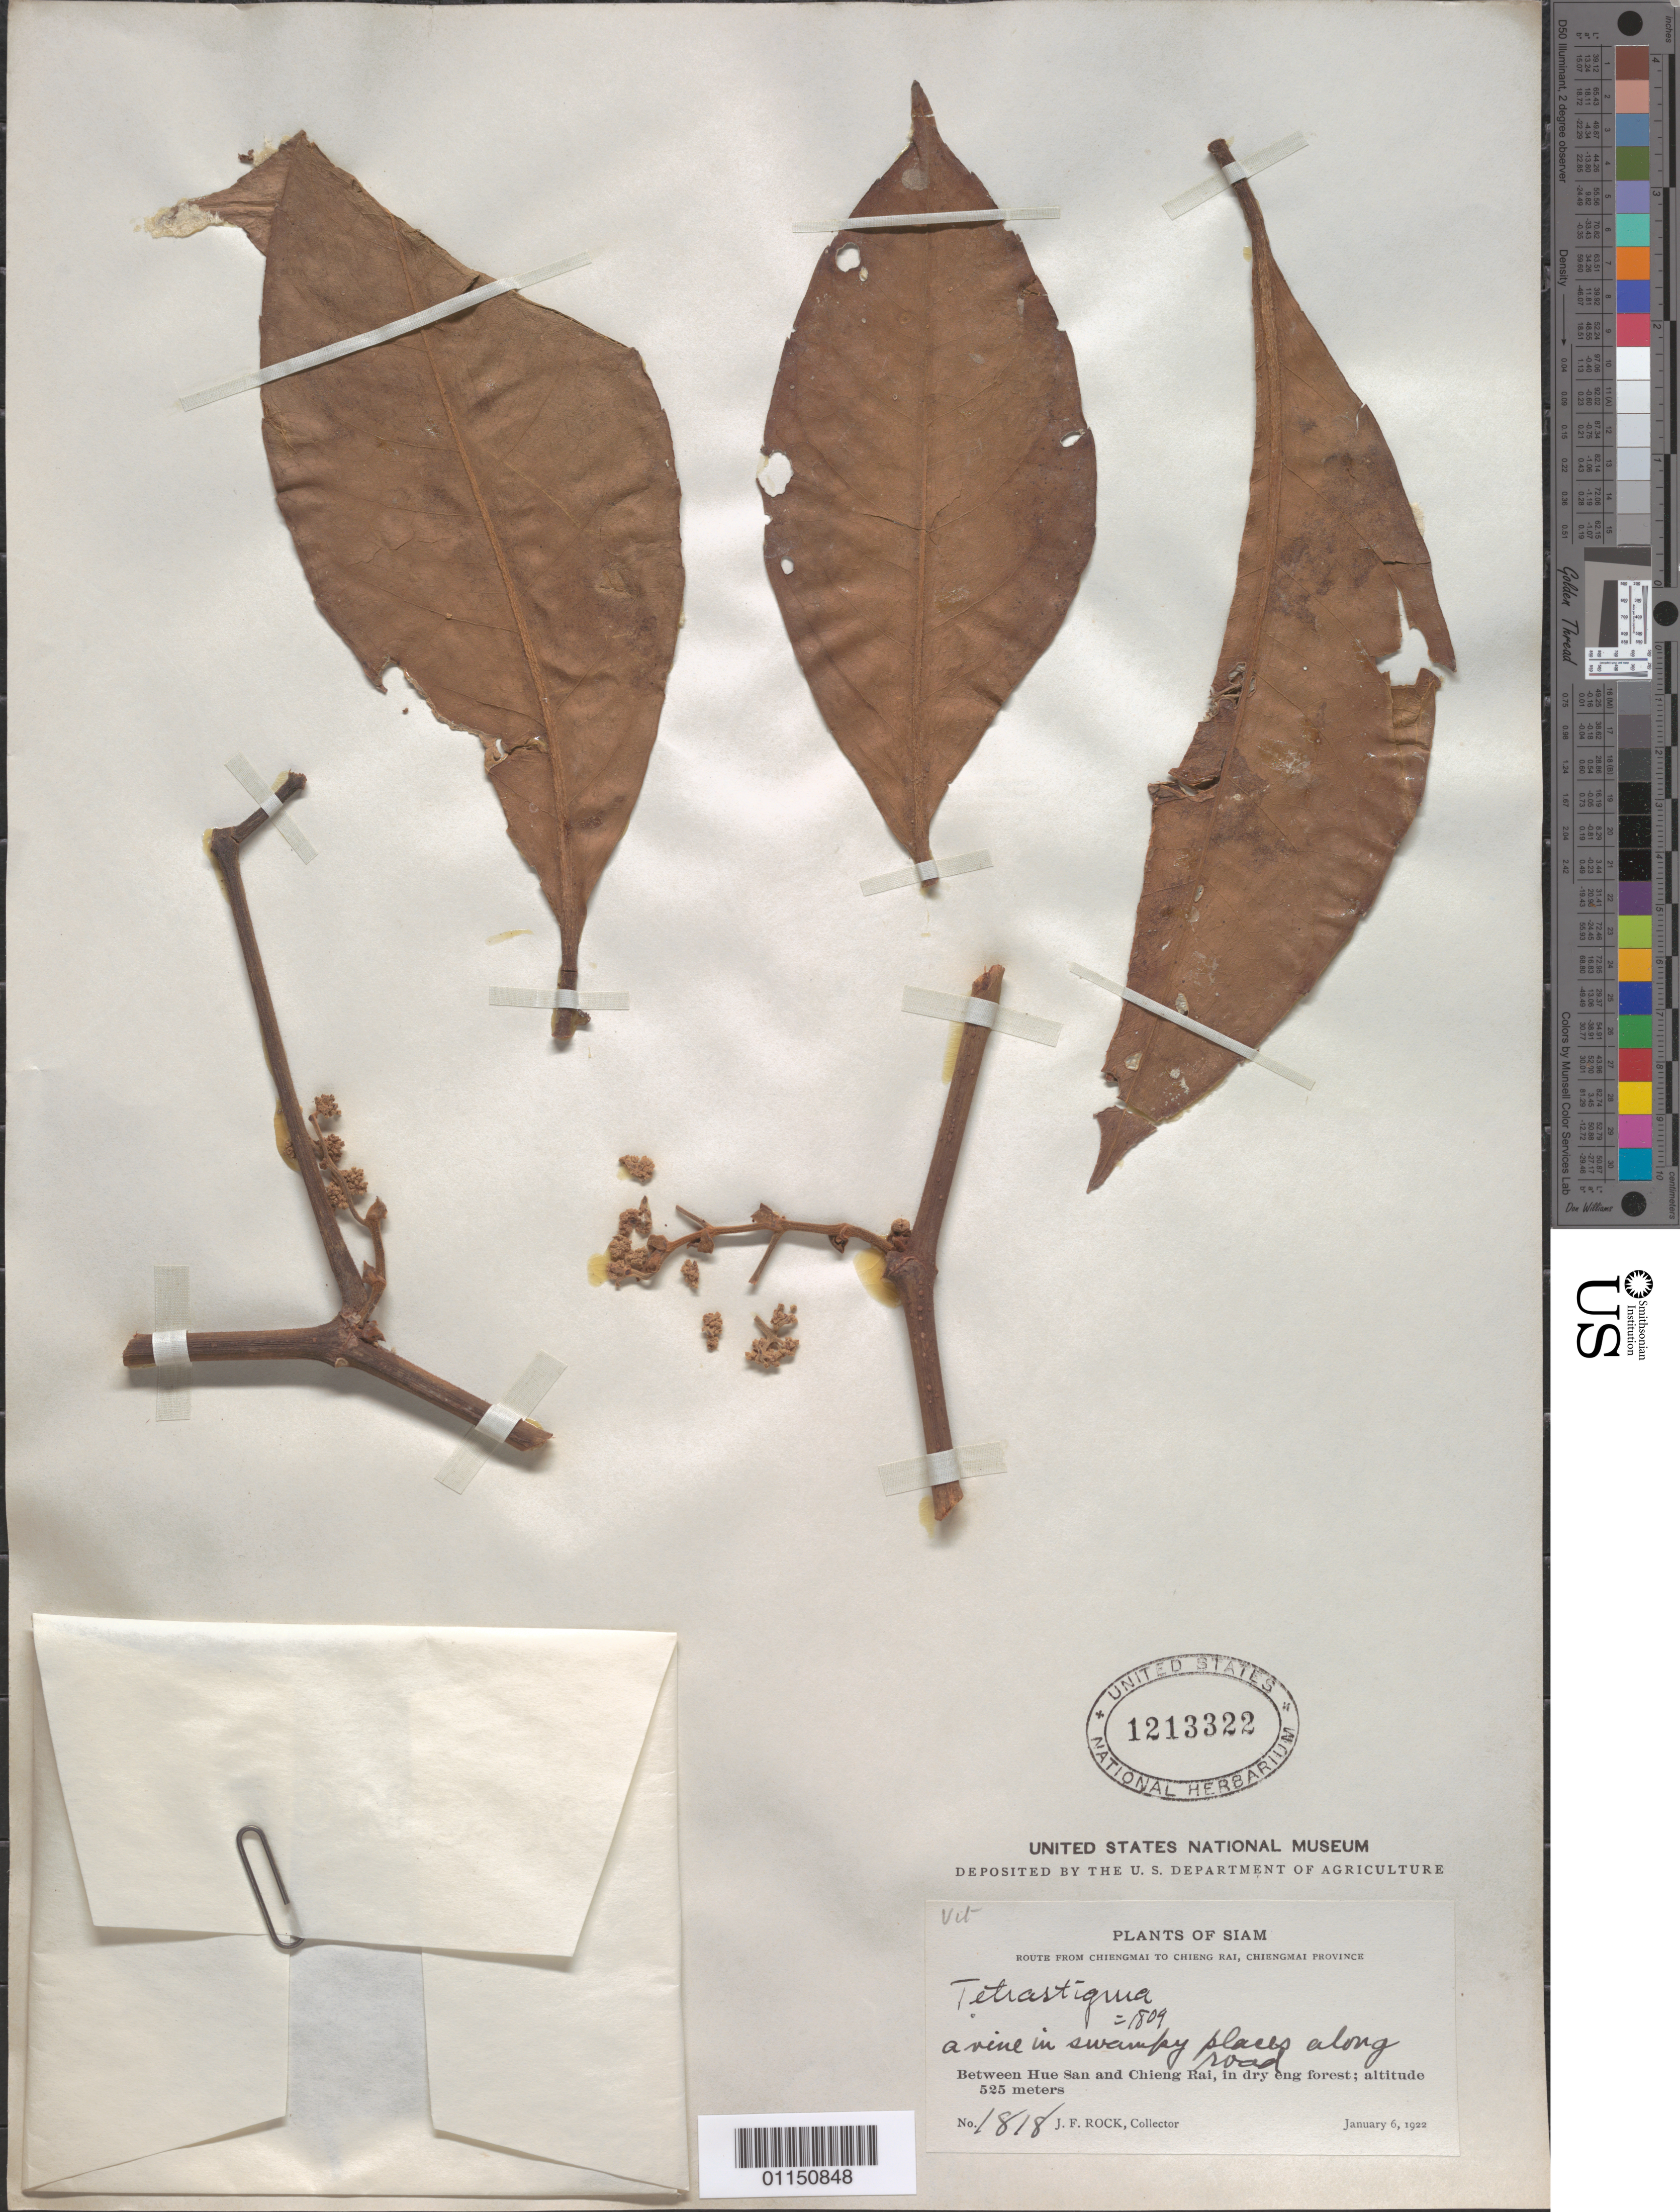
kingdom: Plantae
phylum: Tracheophyta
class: Magnoliopsida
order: Vitales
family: Vitaceae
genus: Tetrastigma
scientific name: Tetrastigma sp.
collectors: J. F. Rock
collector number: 1818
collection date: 1922-01-06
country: Thailand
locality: Between Hue San and Chieng Rai.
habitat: In dry forest. Vine.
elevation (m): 525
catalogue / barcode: US 1213322